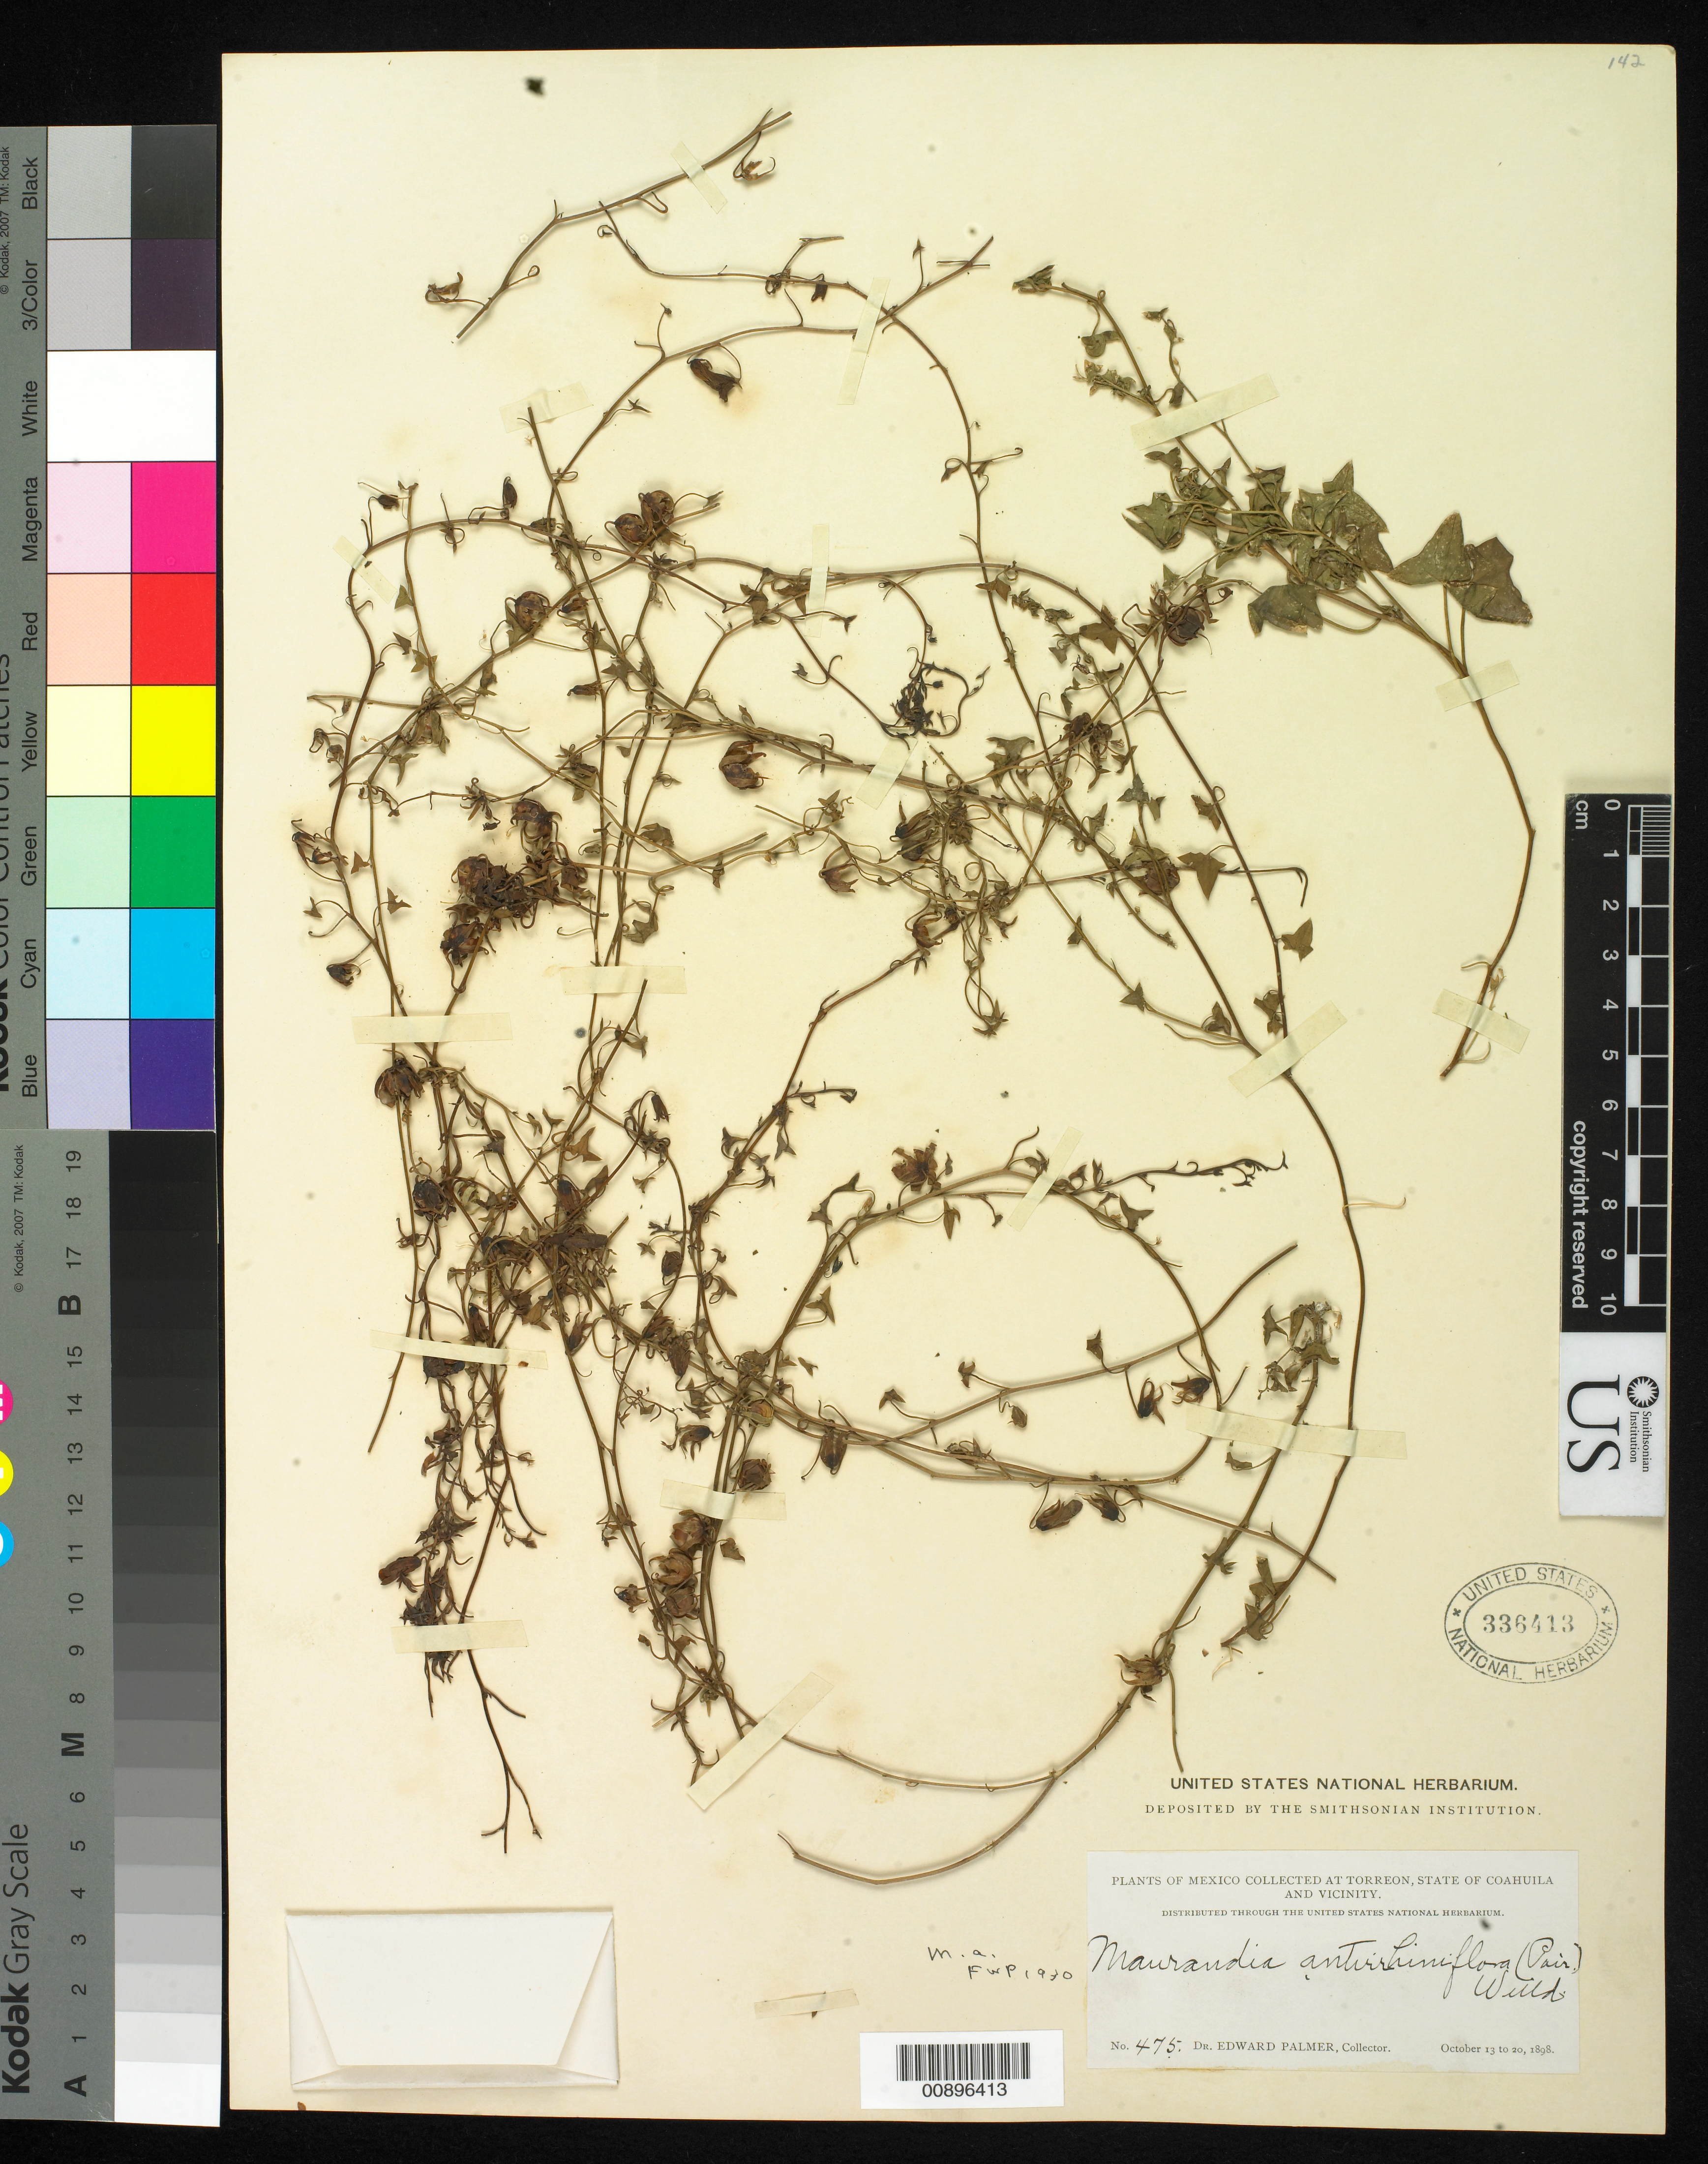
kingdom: Plantae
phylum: Tracheophyta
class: Magnoliopsida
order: Lamiales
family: Plantaginaceae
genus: Maurandya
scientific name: Maurandya antirrhiniflora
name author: Humb. & Bonpl. ex Willd.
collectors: E. Palmer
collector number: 475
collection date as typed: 13 Oct 1898 to 20 Oct 1898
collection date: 1898-10-13/1898-10-20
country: Mexico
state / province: Coahuila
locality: Torreon, Coahuila and vicinity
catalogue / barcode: US 336413